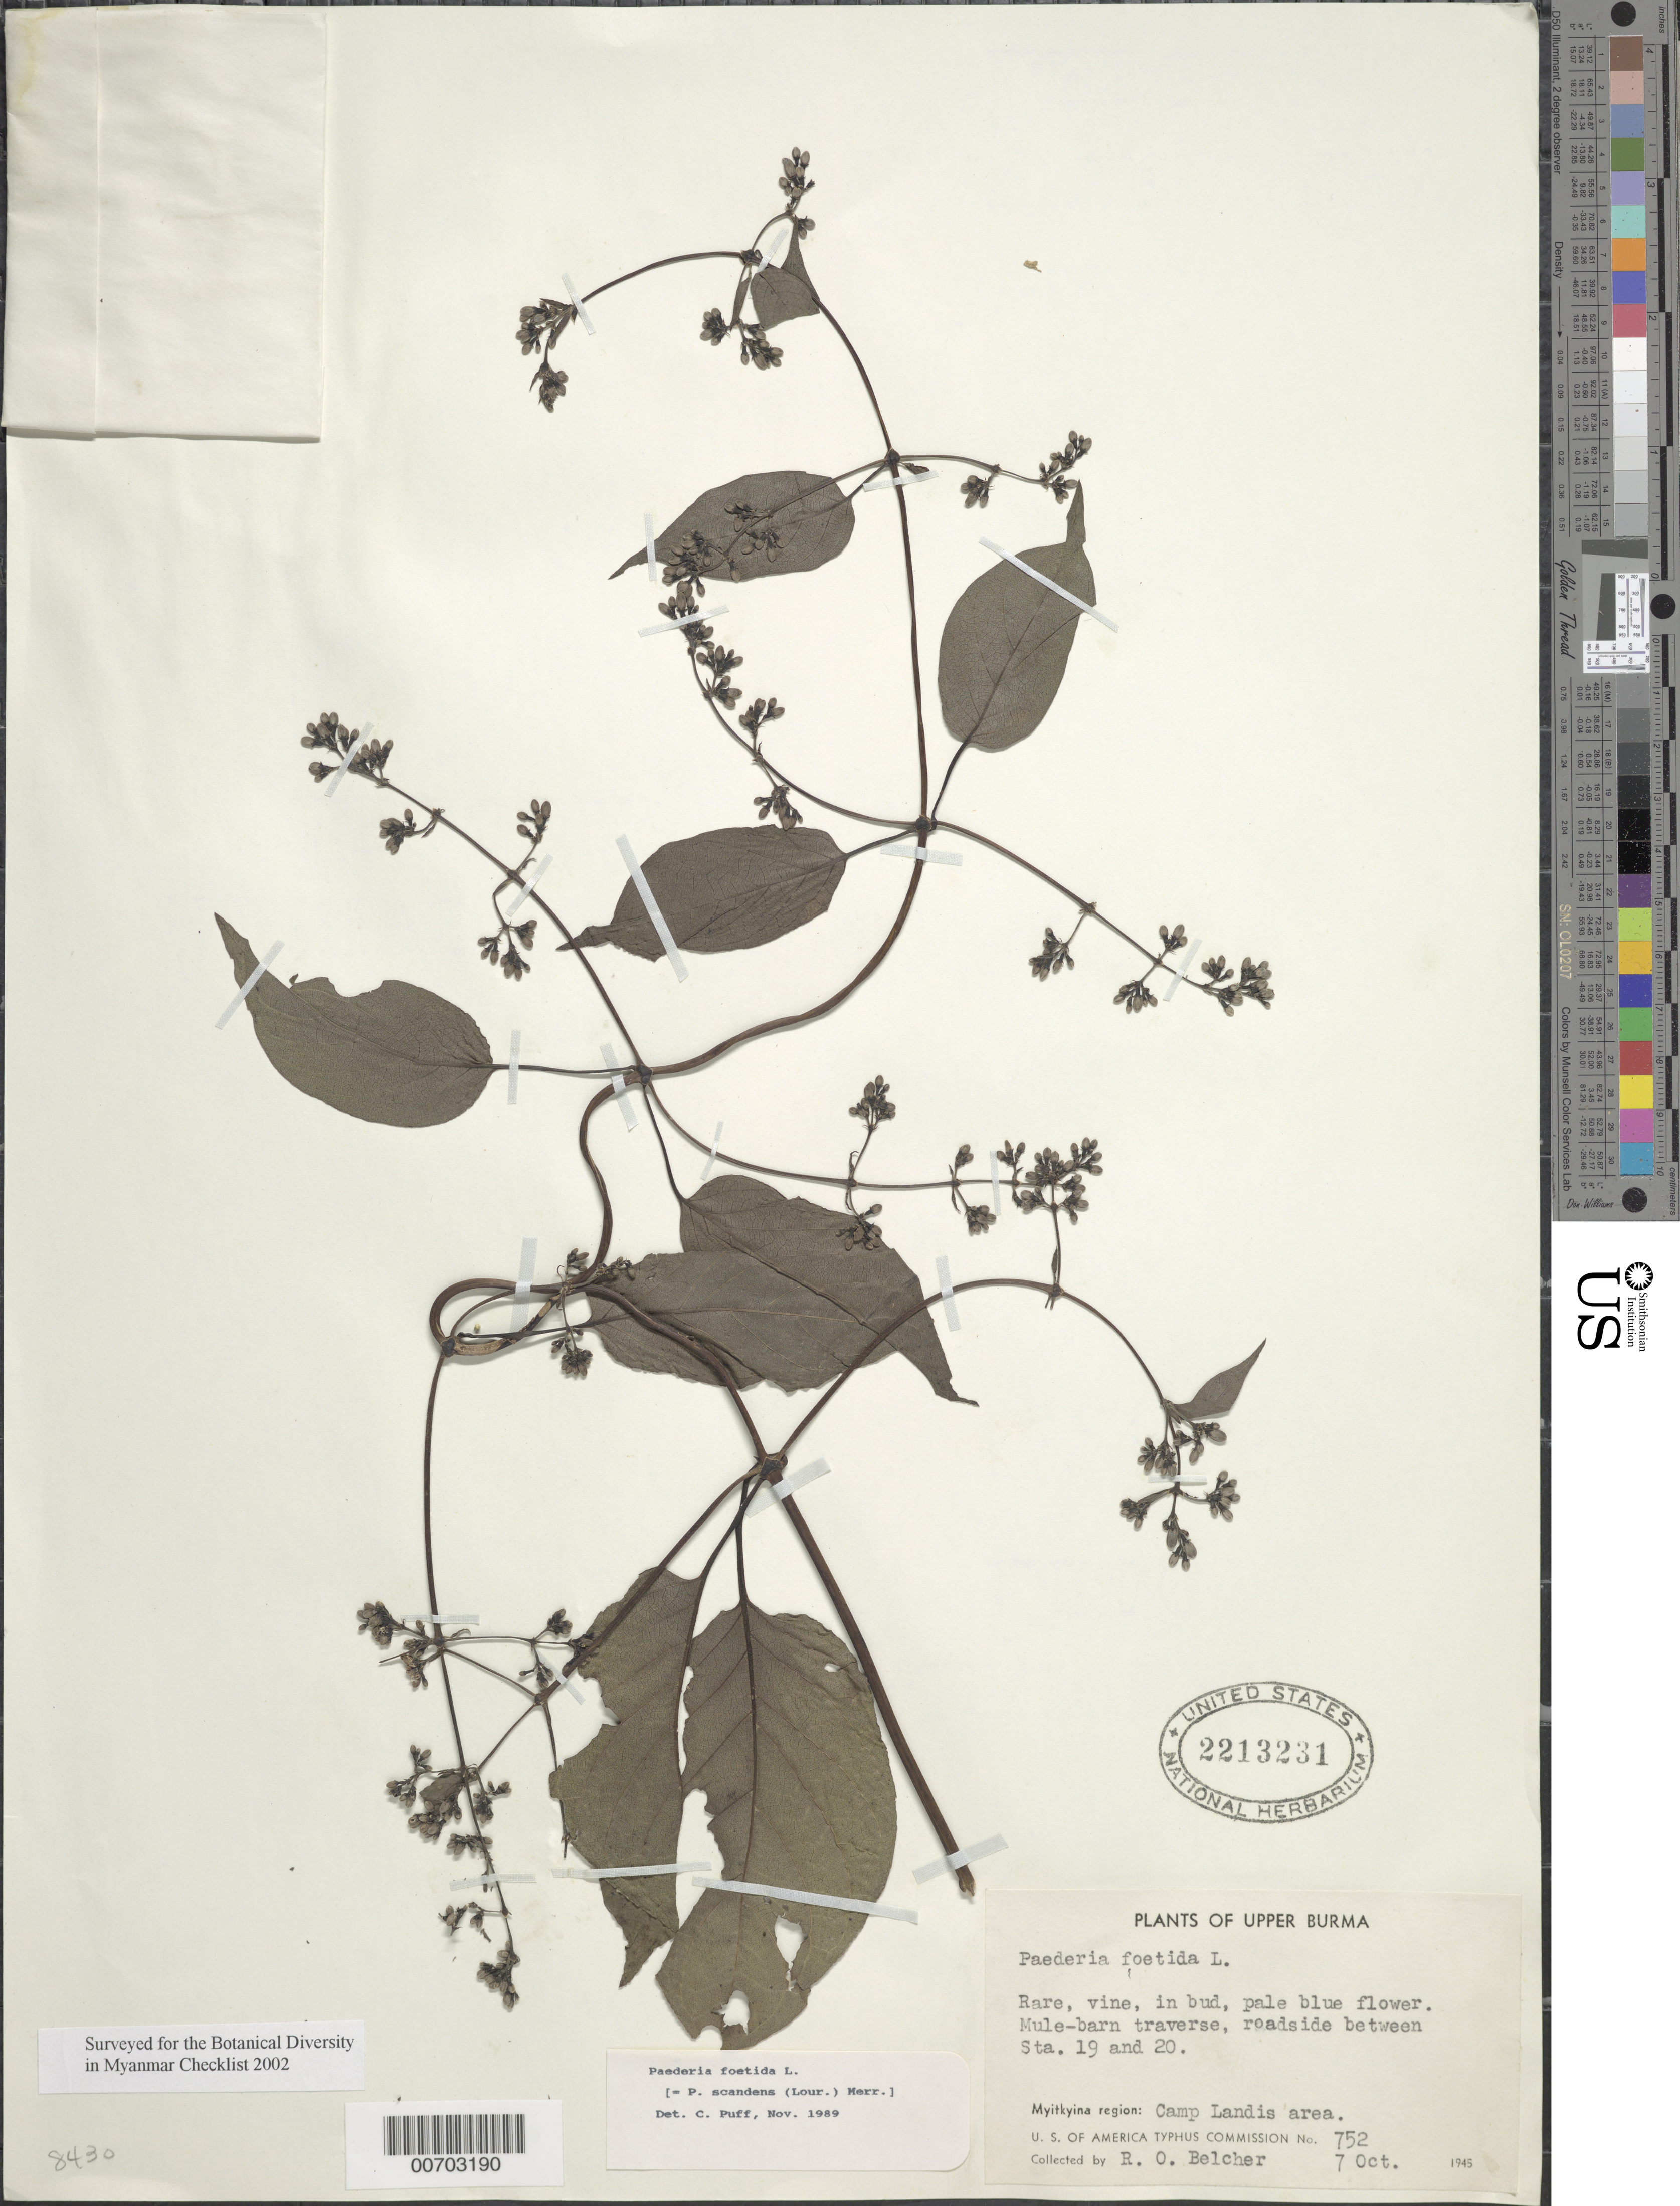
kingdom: Plantae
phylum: Tracheophyta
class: Magnoliopsida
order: Gentianales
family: Rubiaceae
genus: Paederia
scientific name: Paederia foetida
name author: L.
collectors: R. Belcher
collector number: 752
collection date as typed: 07 Oct 1945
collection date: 1945-10-07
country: Myanmar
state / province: Kachin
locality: Myitkyina, Camp Landis area, Sta. 19-20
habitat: Roadside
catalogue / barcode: US 2213231